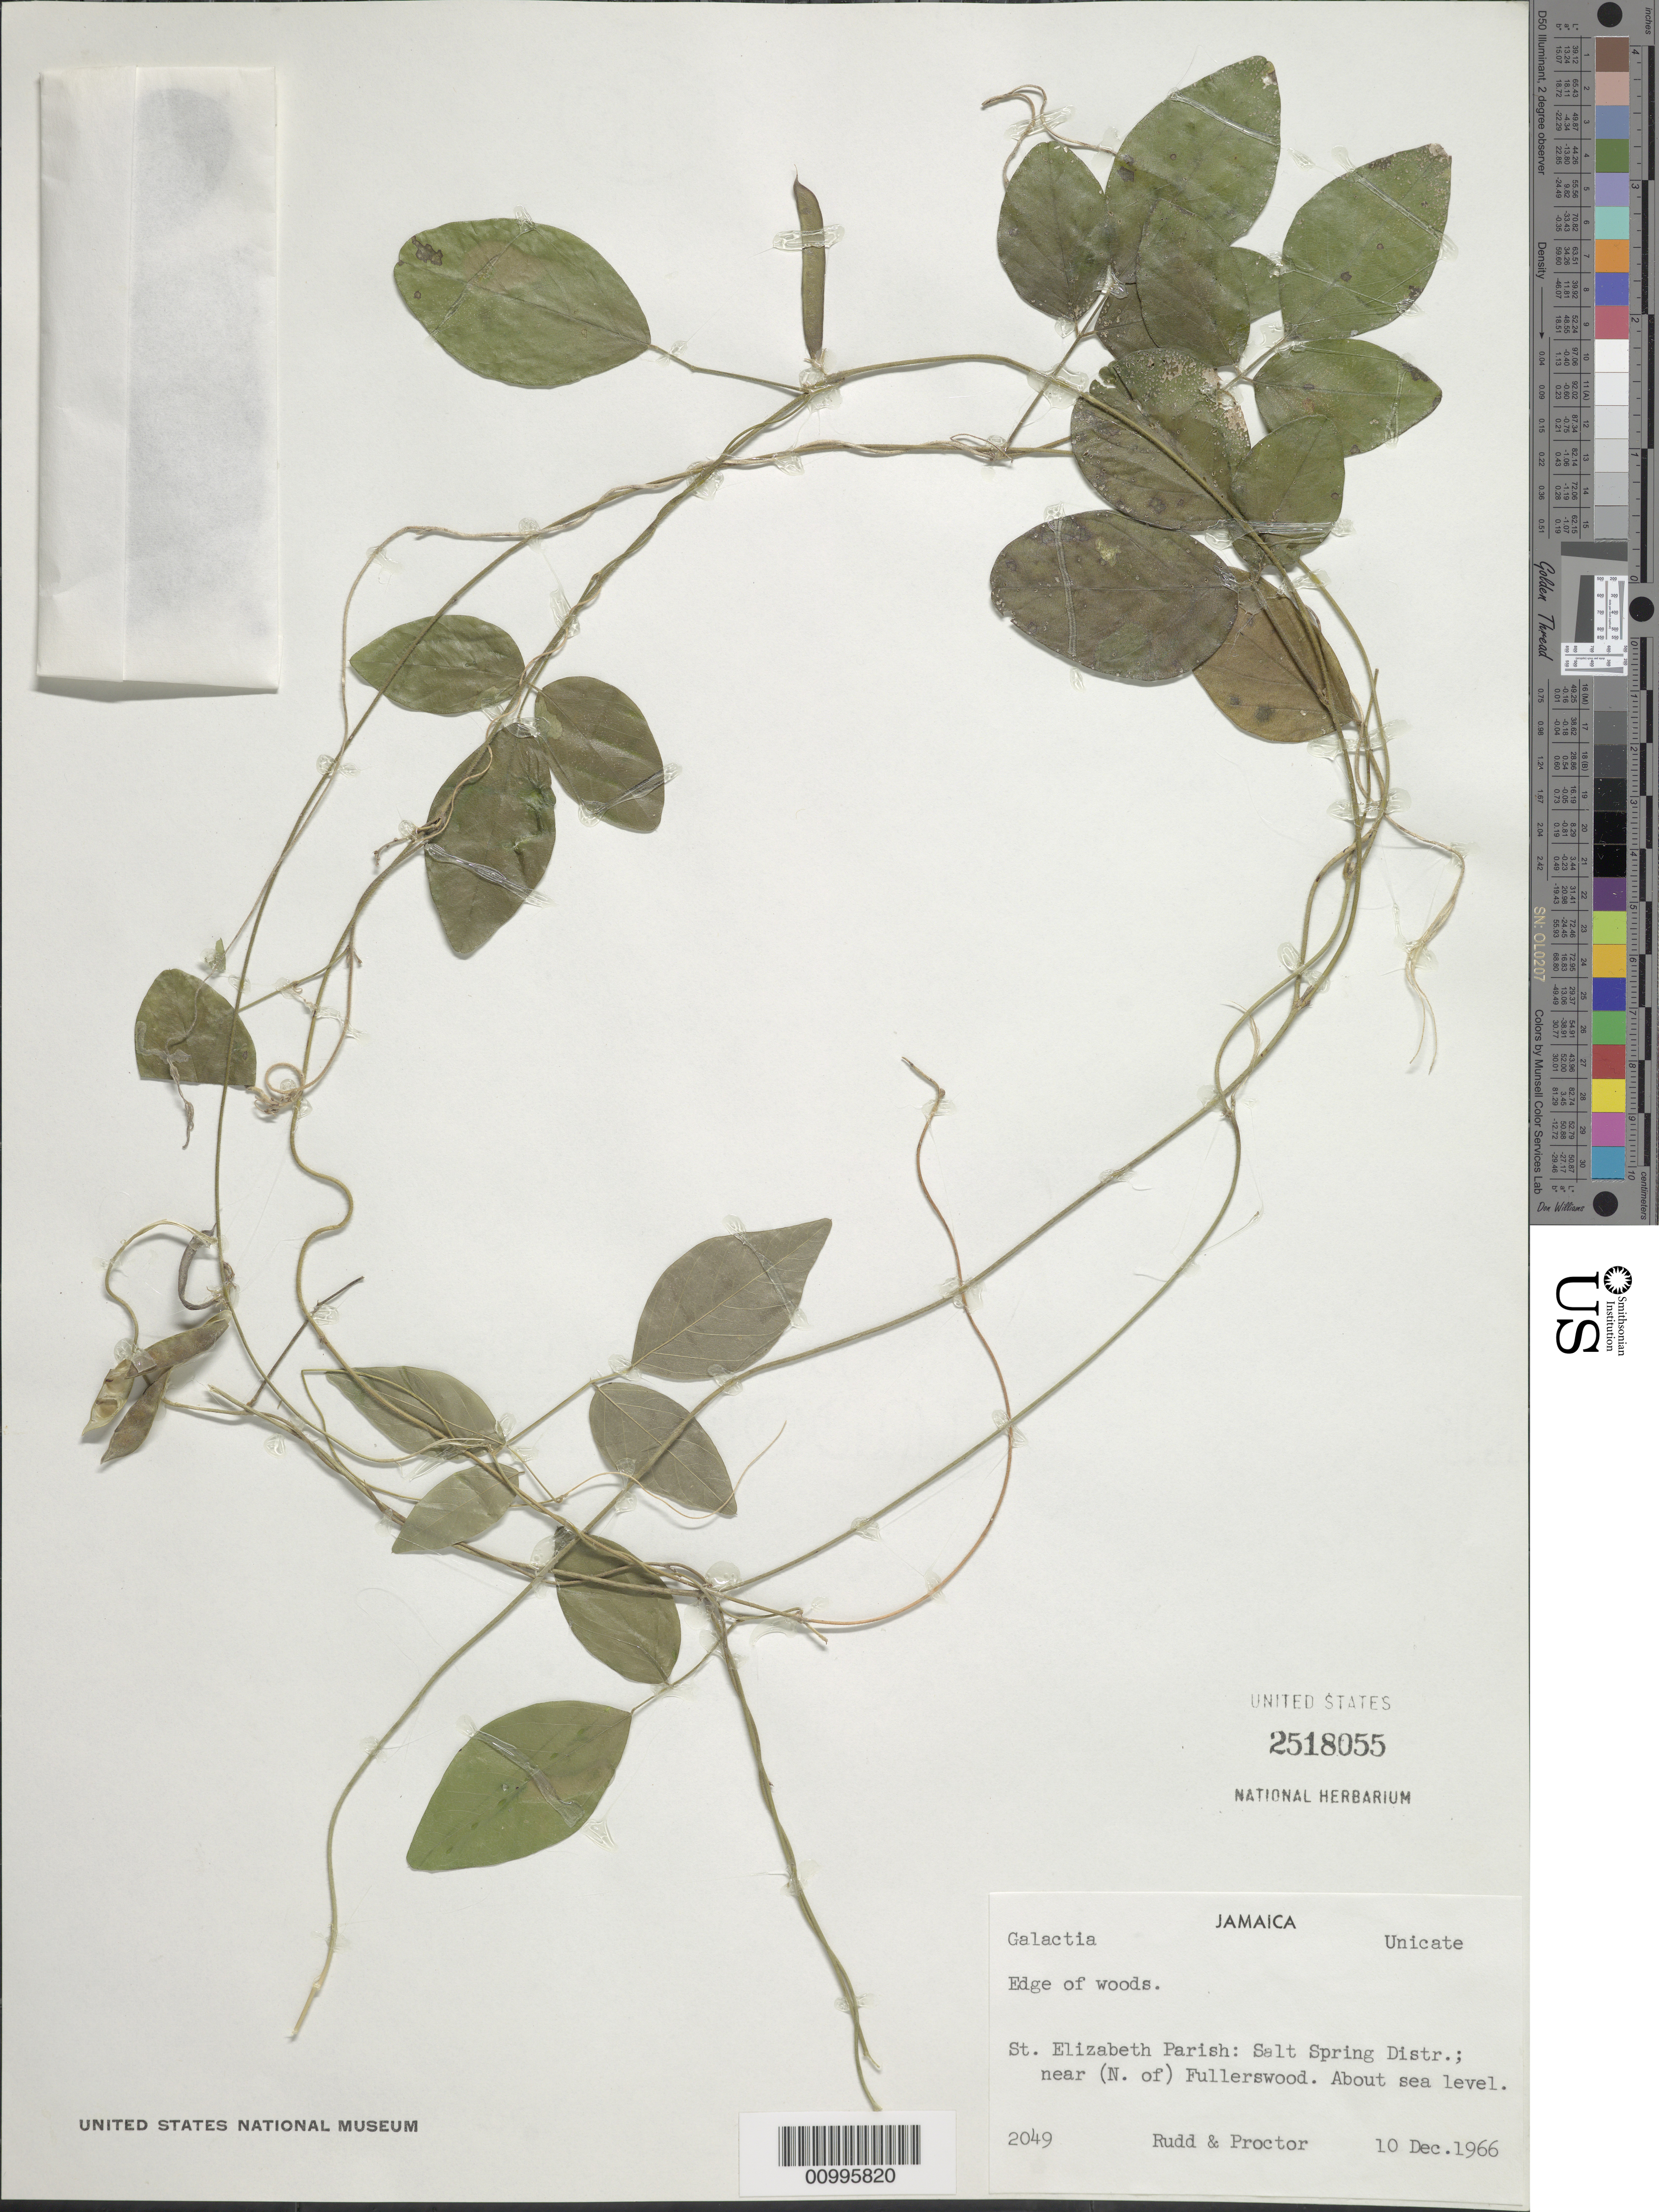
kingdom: Plantae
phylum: Tracheophyta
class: Magnoliopsida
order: Fabales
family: Fabaceae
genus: Galactia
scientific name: Galactia sp.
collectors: V. E. Rudd & G. R. Proctor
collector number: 2049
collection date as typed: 10 Dec 1966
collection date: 1966-12-10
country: Jamaica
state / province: Saint Elizabeth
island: Jamaica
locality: salt springs district, N of Fullerswood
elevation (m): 0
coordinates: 0 N, 0 E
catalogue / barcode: US 2518055